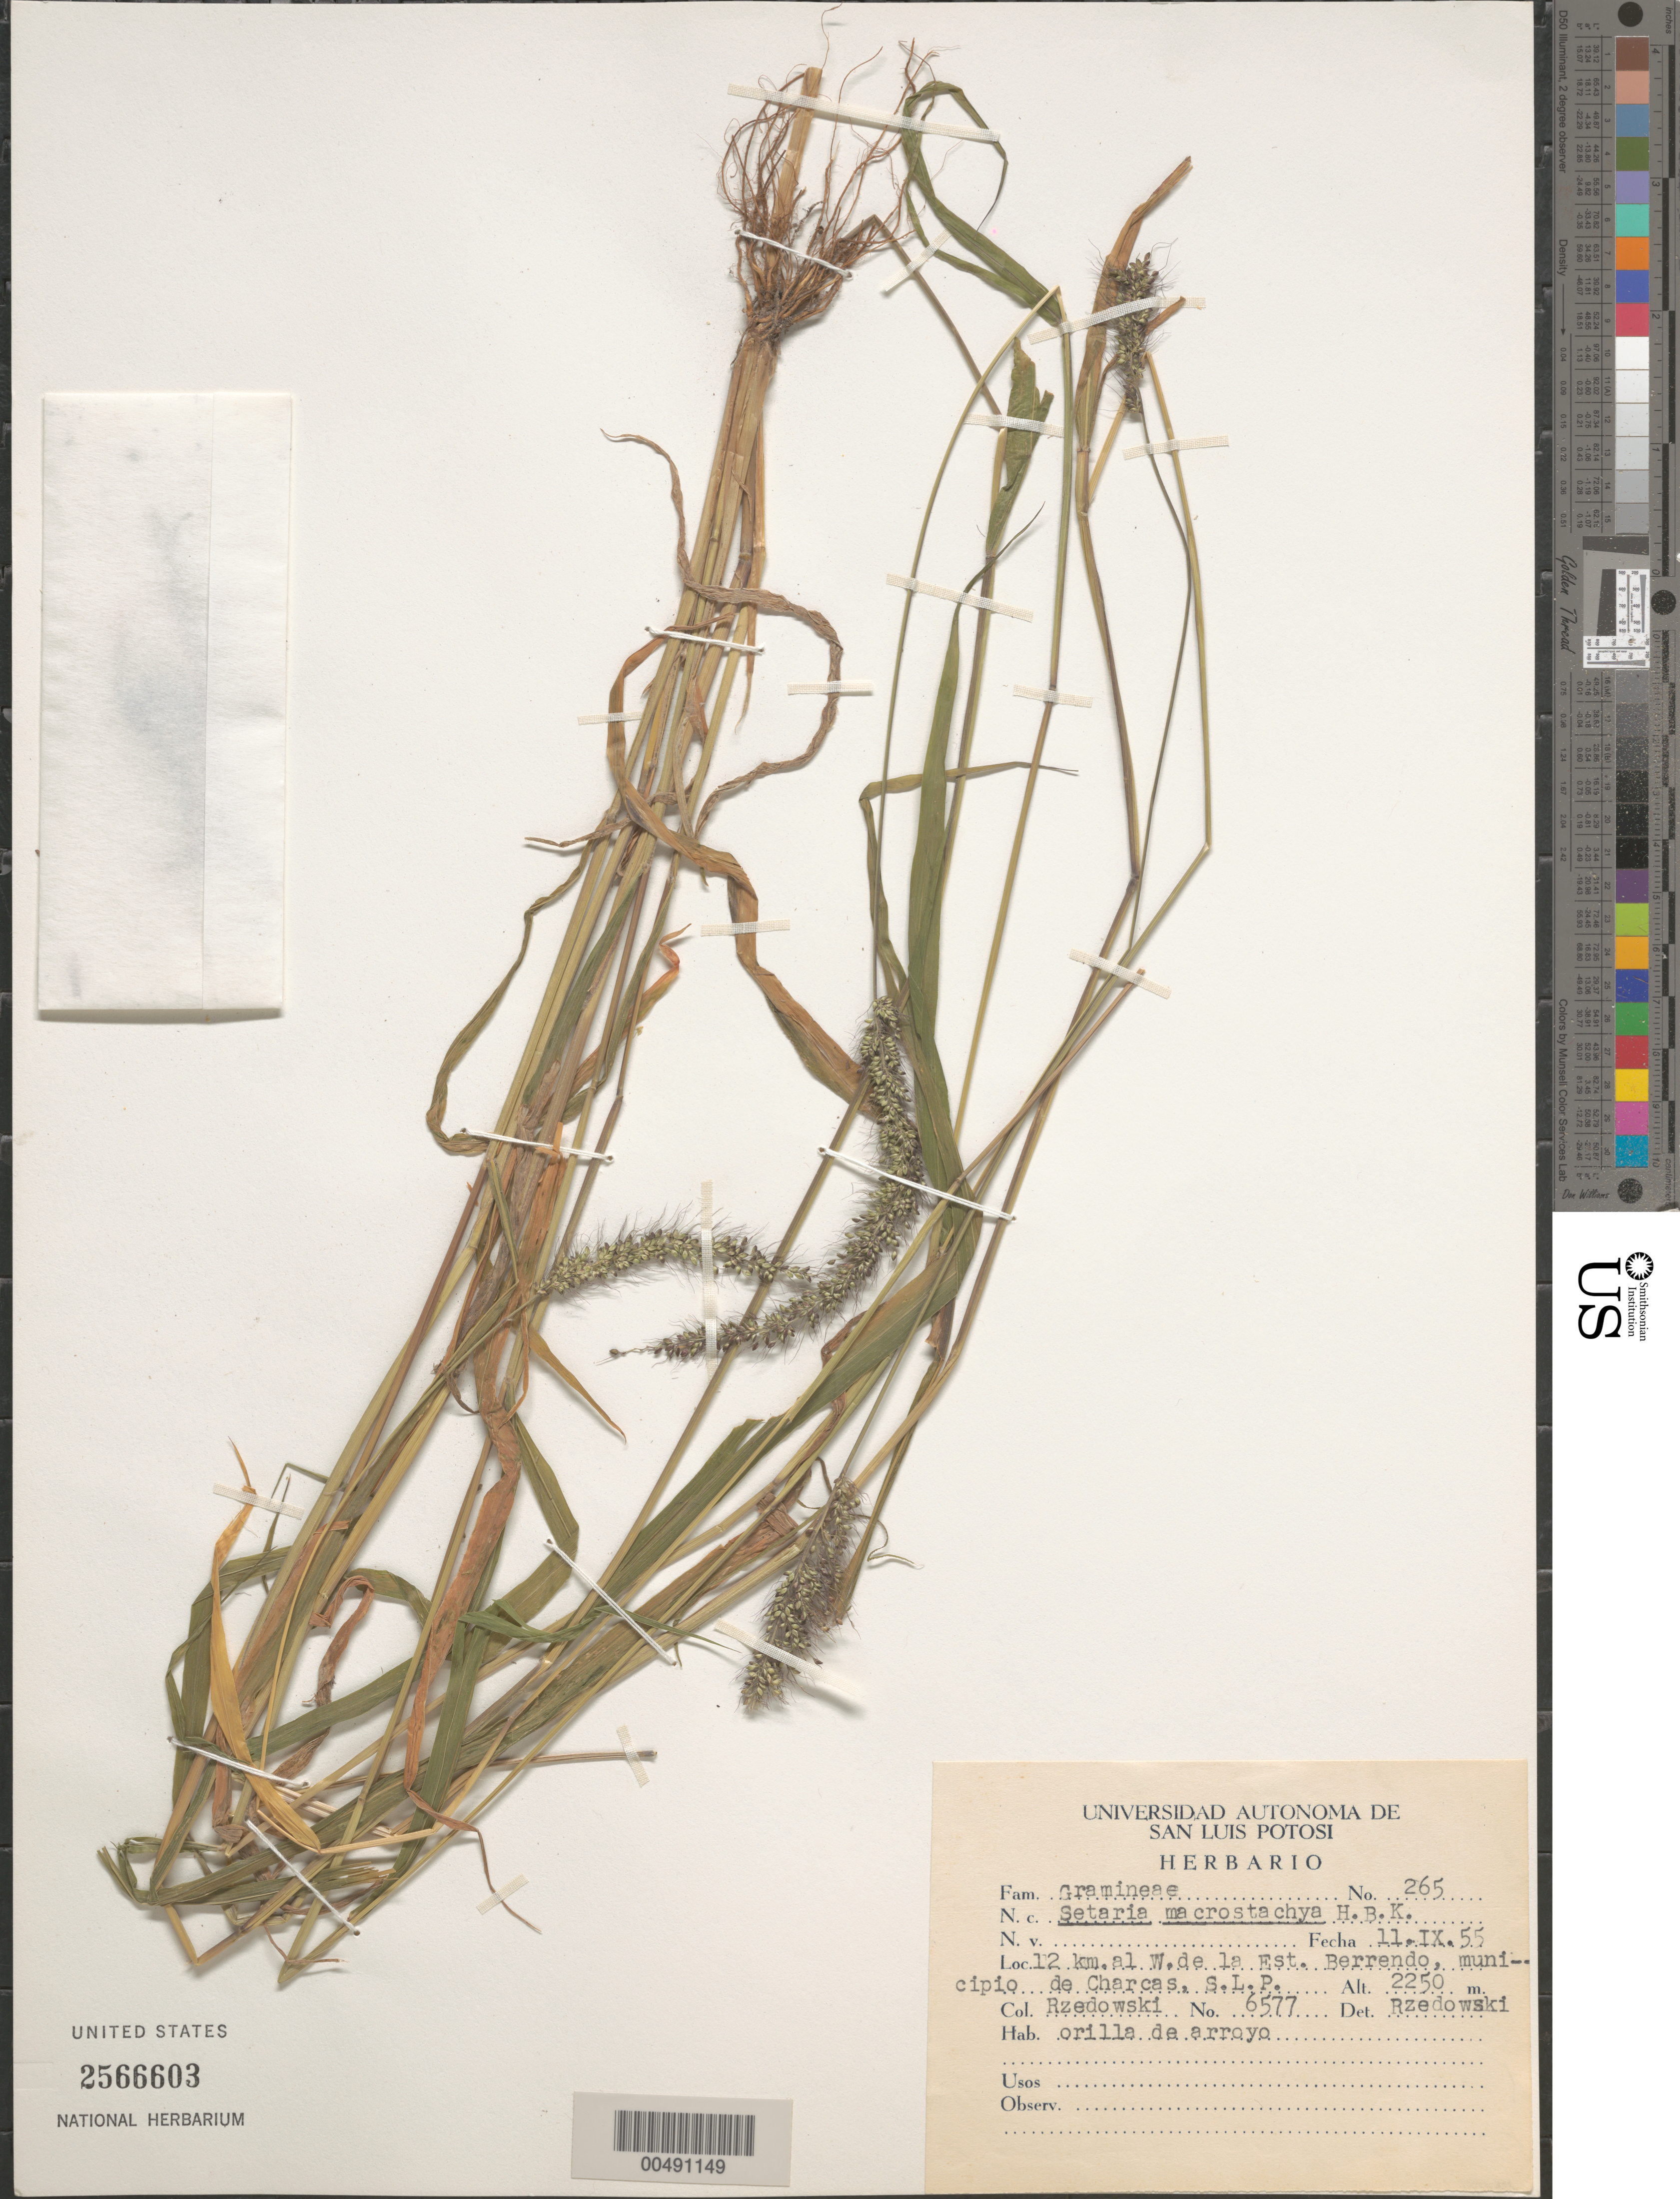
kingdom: Plantae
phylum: Tracheophyta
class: Liliopsida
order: Poales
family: Poaceae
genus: Setaria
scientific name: Setaria macrostachya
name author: Kunth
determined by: Rzedowski, J.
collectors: J. Rzedowski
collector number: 6577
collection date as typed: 11 Sep 1955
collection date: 1955-09-11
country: Mexico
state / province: San Luis Potosí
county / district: Charcas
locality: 12 km W of Est. Berrendo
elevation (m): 2250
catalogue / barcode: US 2566603